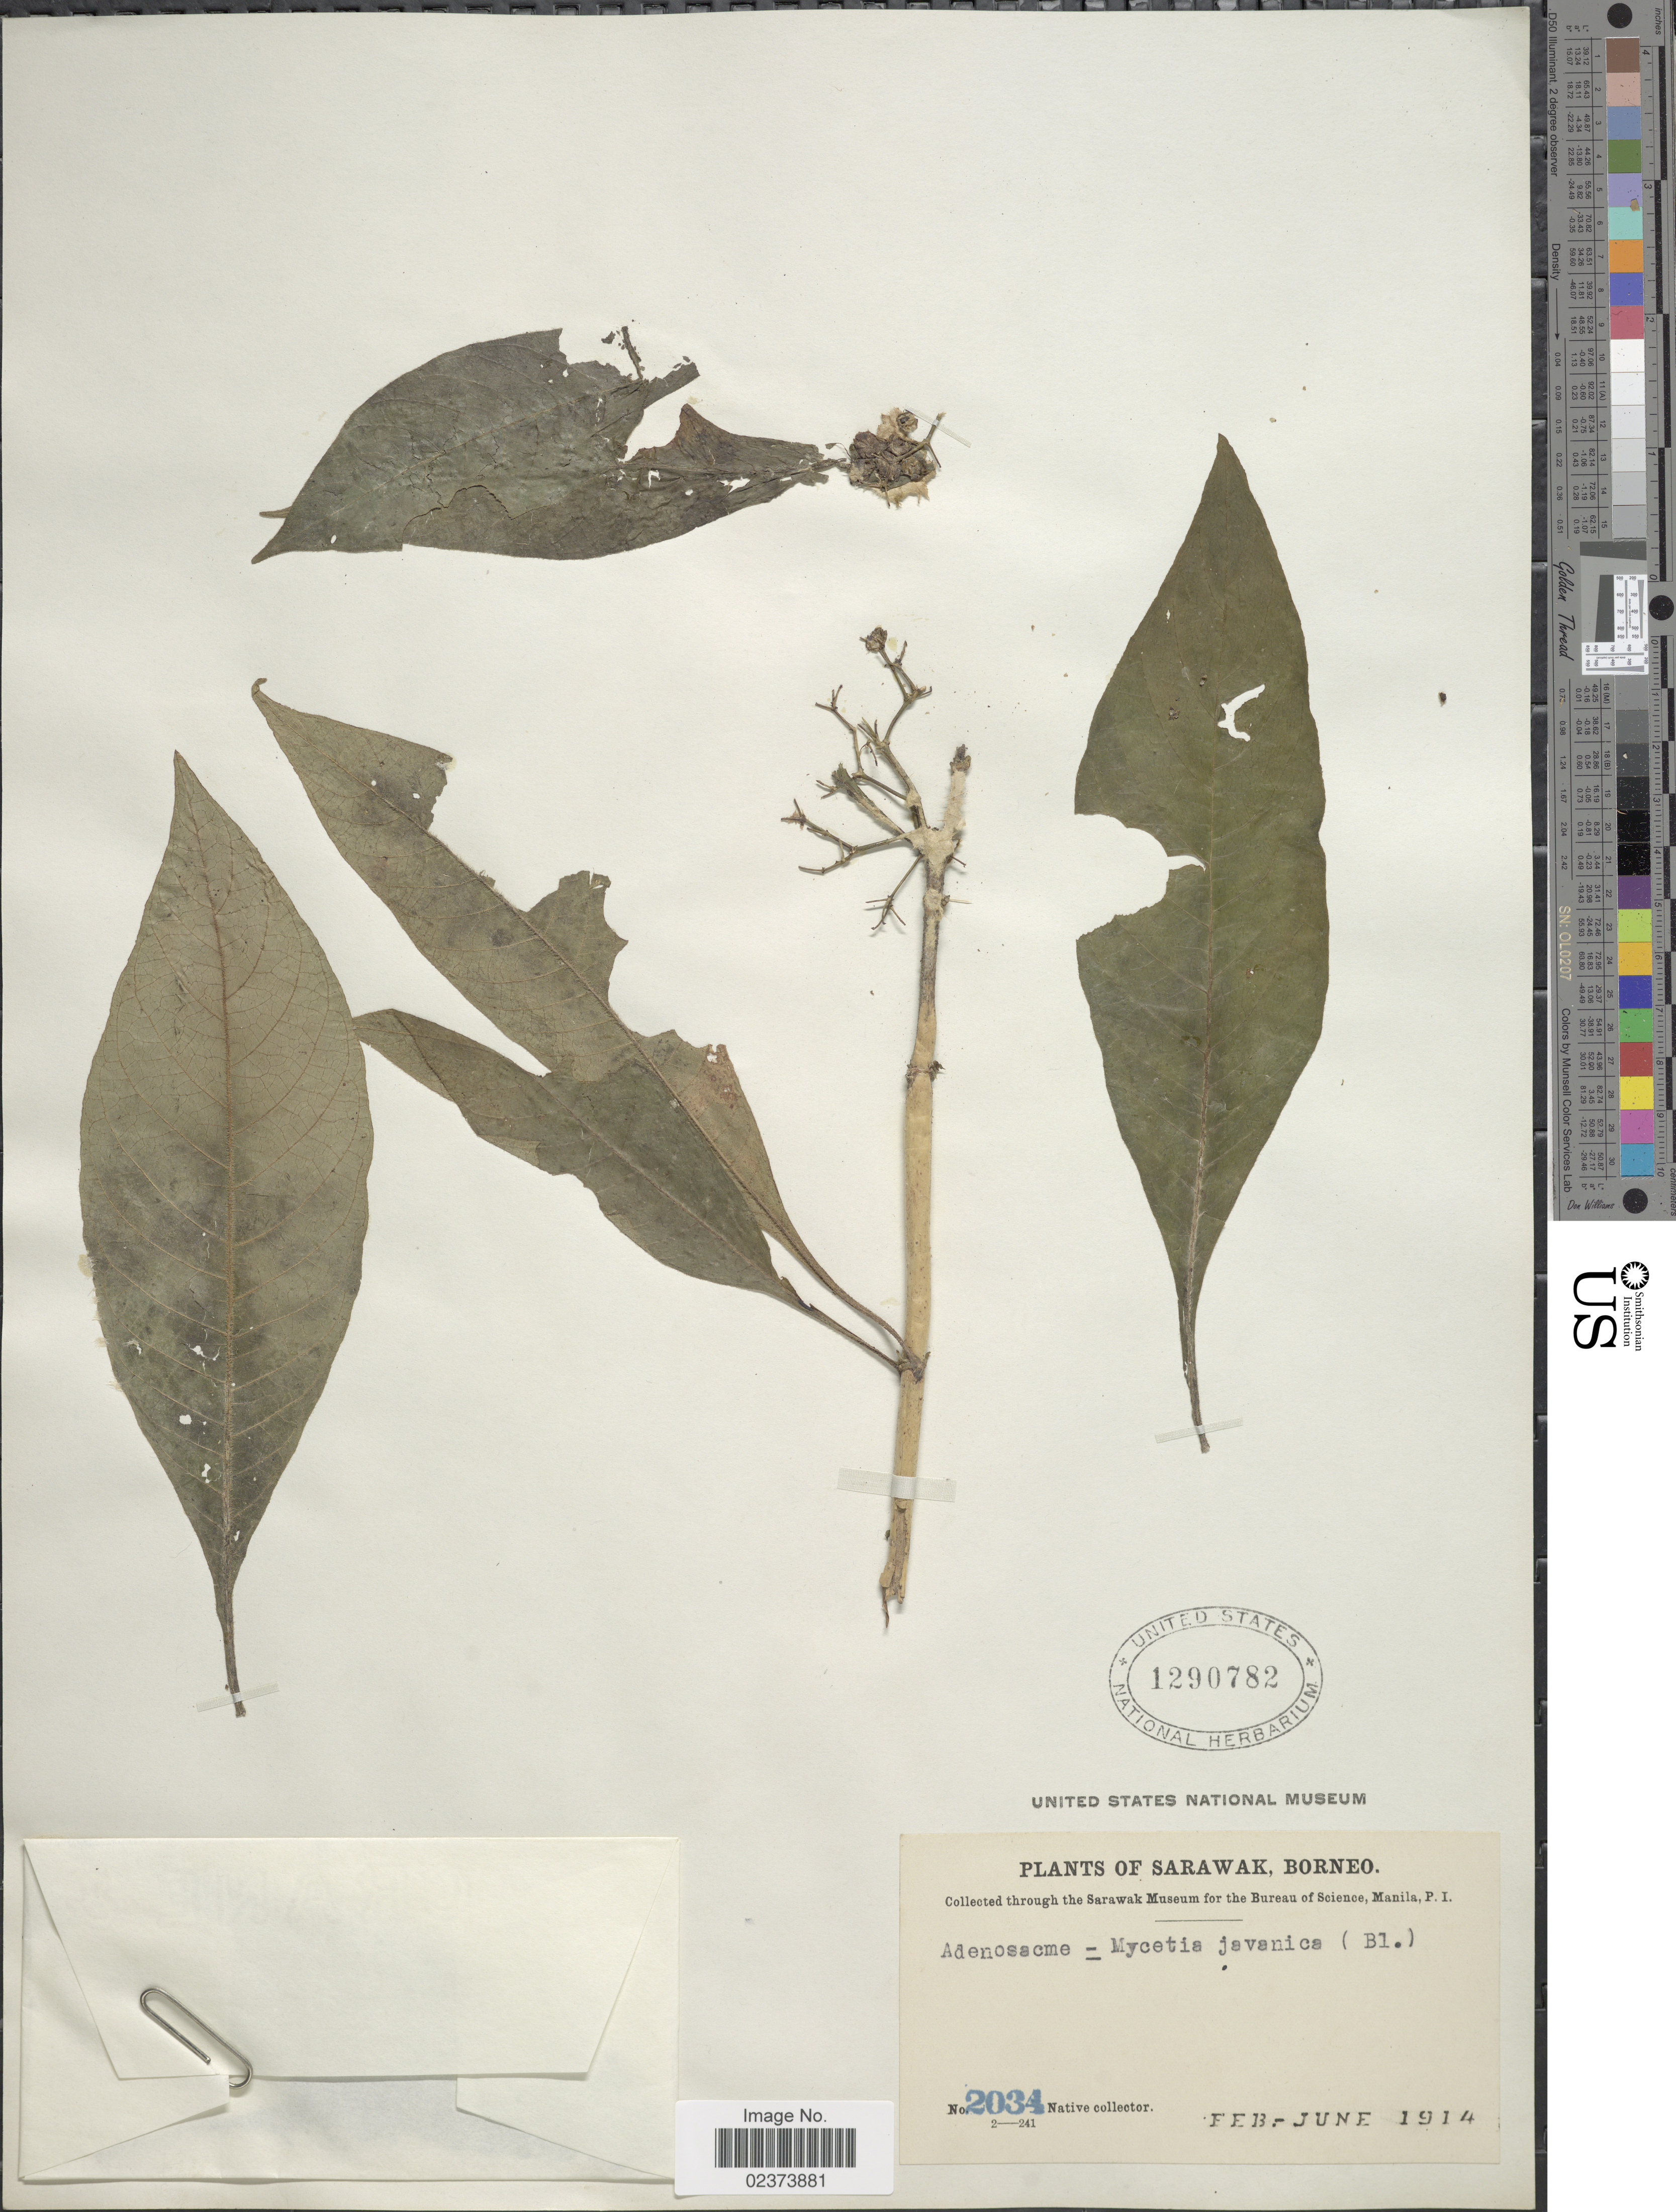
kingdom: Plantae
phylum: Tracheophyta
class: Magnoliopsida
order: Gentianales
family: Rubiaceae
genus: Mycetia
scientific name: Mycetia javanica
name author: (Blume) Reinw. ex Korth.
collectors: Native collector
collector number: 2034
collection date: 1914-02/1914-06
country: Malaysia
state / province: Sarawak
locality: Sarawak, Borneo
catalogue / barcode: US 1290782